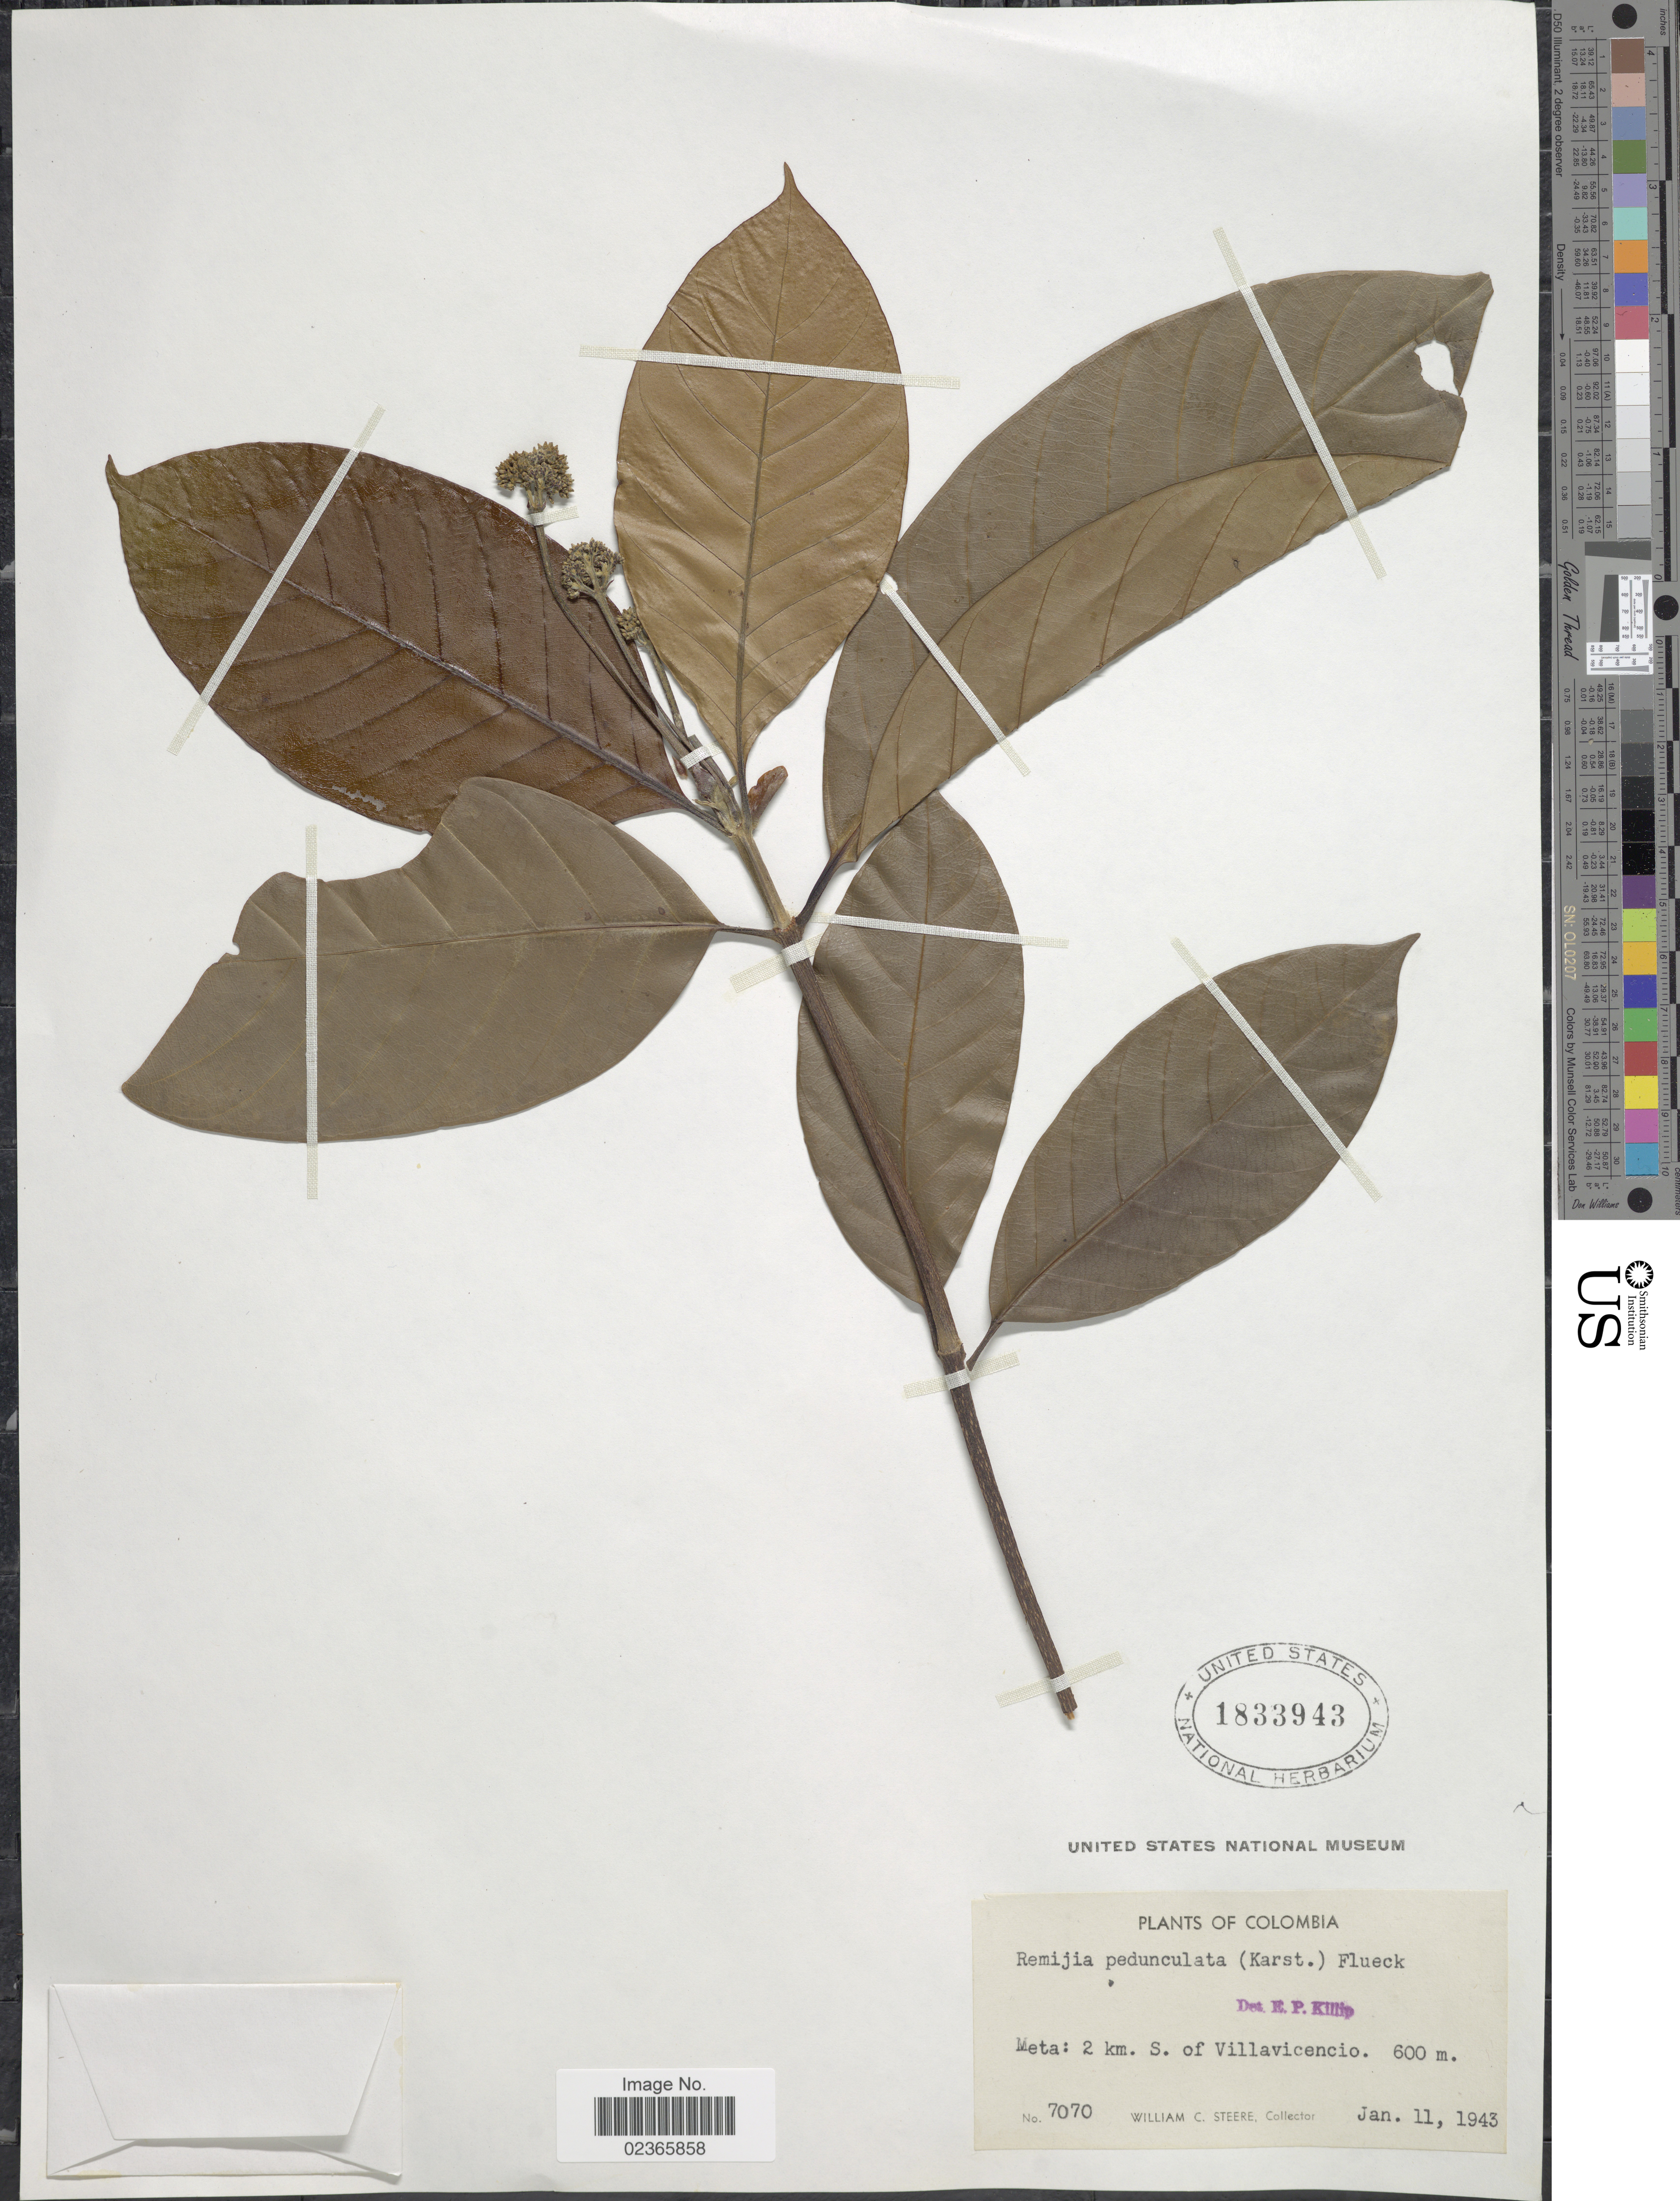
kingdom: Plantae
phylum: Tracheophyta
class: Magnoliopsida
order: Gentianales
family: Rubiaceae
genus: Remijia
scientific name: Remijia pedunculata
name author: (H. Karst.) Fluck.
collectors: W. C. Steere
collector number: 7070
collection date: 1943-01-11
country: Colombia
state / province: Meta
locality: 2 km. S. of Villavicencio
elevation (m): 600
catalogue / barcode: US 1833943